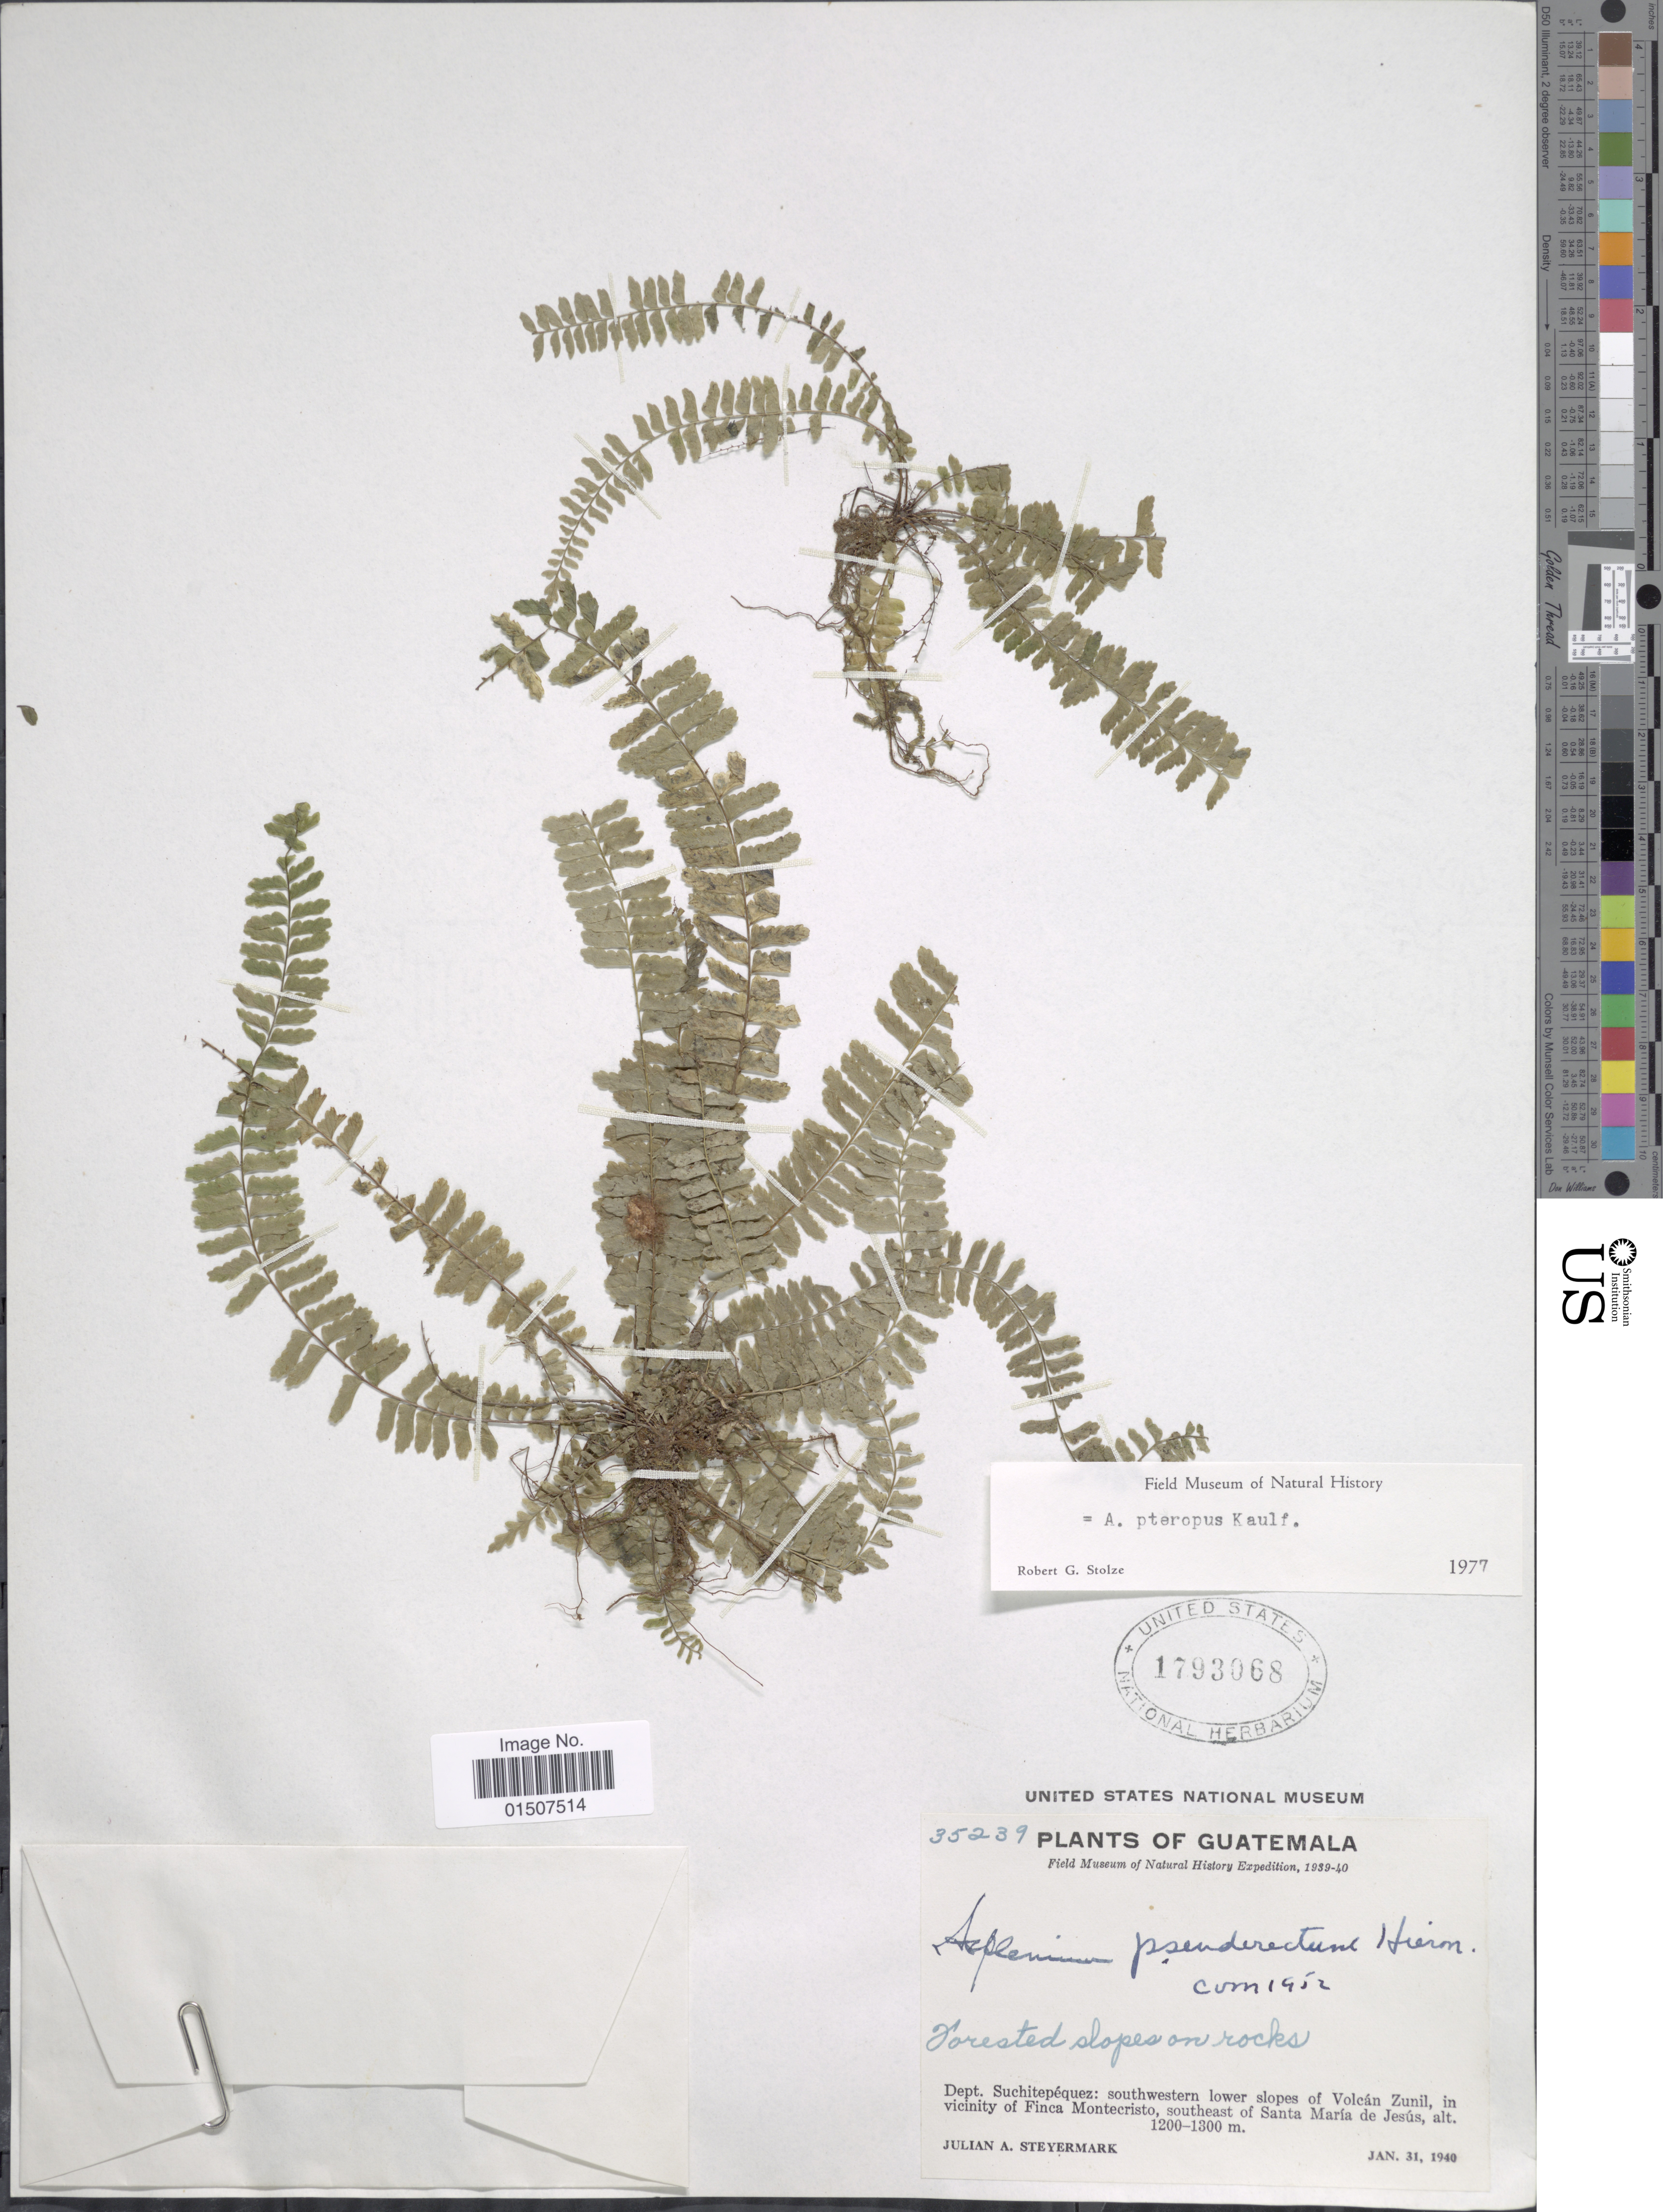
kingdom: Plantae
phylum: Tracheophyta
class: Polypodiopsida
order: Polypodiales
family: Aspleniaceae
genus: Asplenium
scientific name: Asplenium pteropus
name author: Kaulf.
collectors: J. Steyermark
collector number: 35239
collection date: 1940-01-31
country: Guatemala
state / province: Suchitepéquez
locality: Dept. Suchitepequez: southwestern lower slopes of Volcan Zunil, in vicinity of Finca Montercristo, southeast of santa Maria de Jesus.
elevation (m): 1200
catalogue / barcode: US 1793068